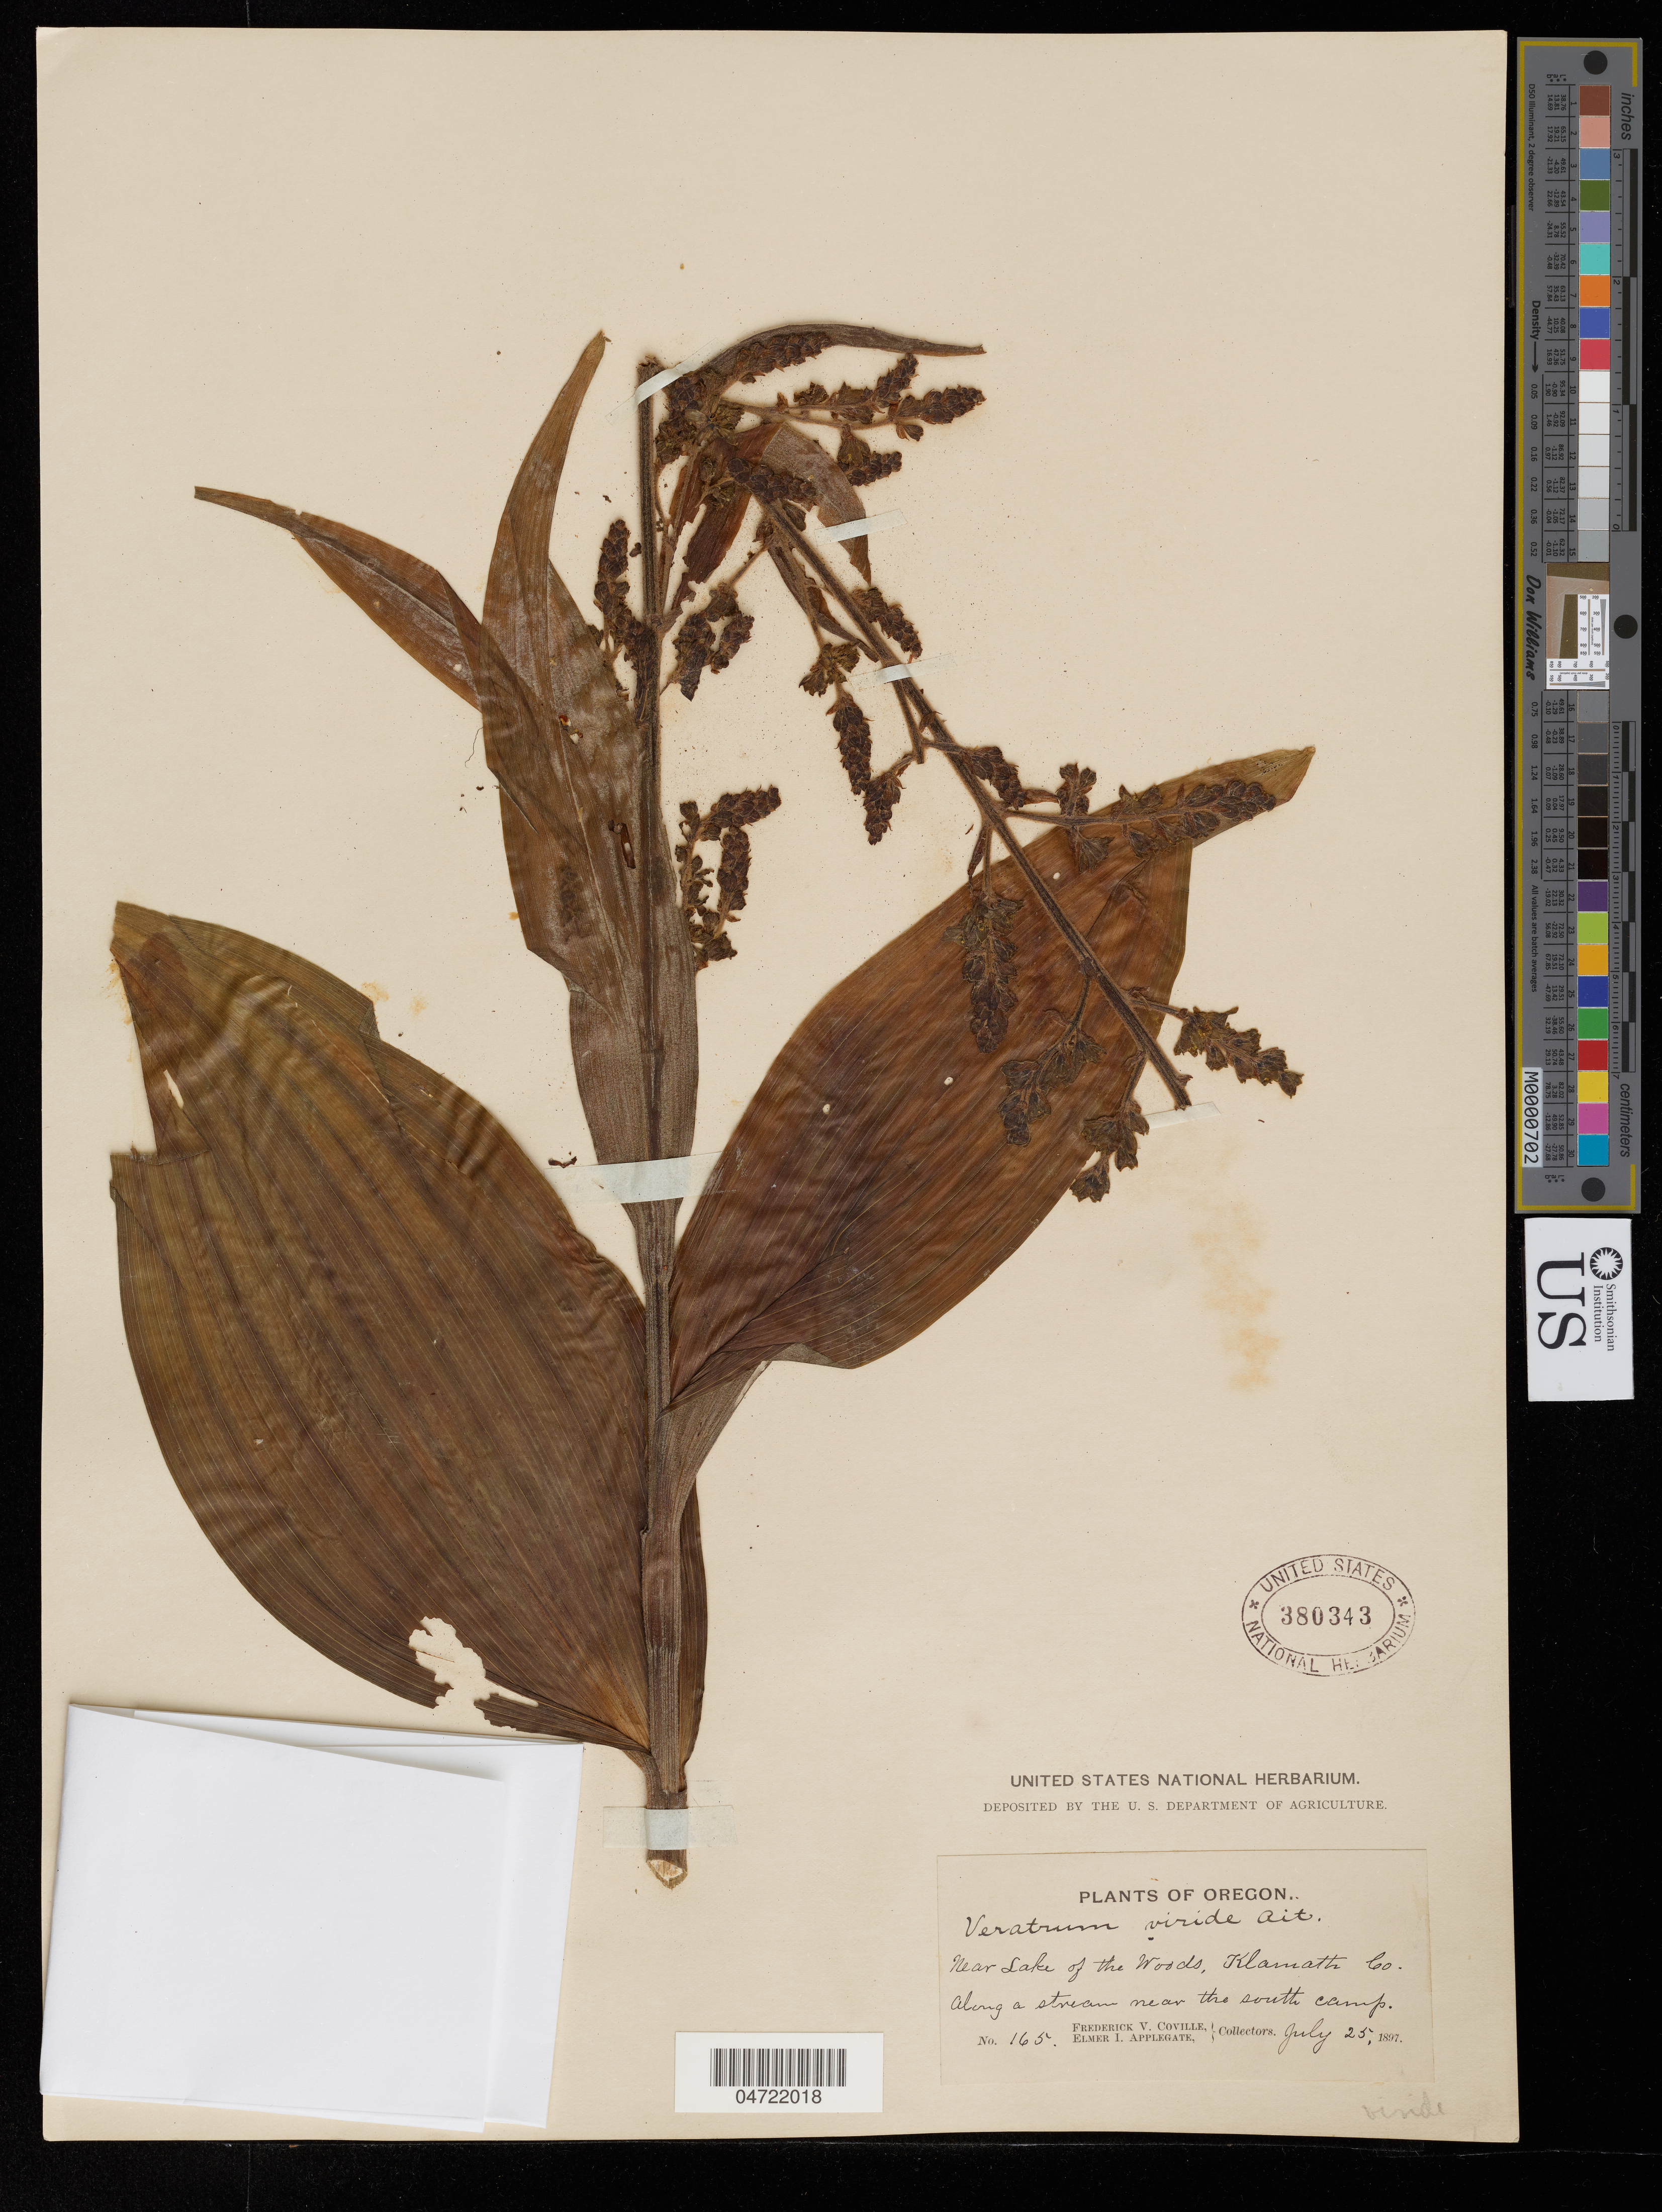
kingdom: Plantae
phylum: Tracheophyta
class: Liliopsida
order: Liliales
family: Melanthiaceae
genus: Veratrum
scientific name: Veratrum viride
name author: Aiton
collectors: F. V. Coville & E. I. Applegate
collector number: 165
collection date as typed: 25 Jul 1897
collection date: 1897-07-25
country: United States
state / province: Oregon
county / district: Klamath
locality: Lake of the Woods, South Camp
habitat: Along a stream near the camp.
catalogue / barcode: US 380343